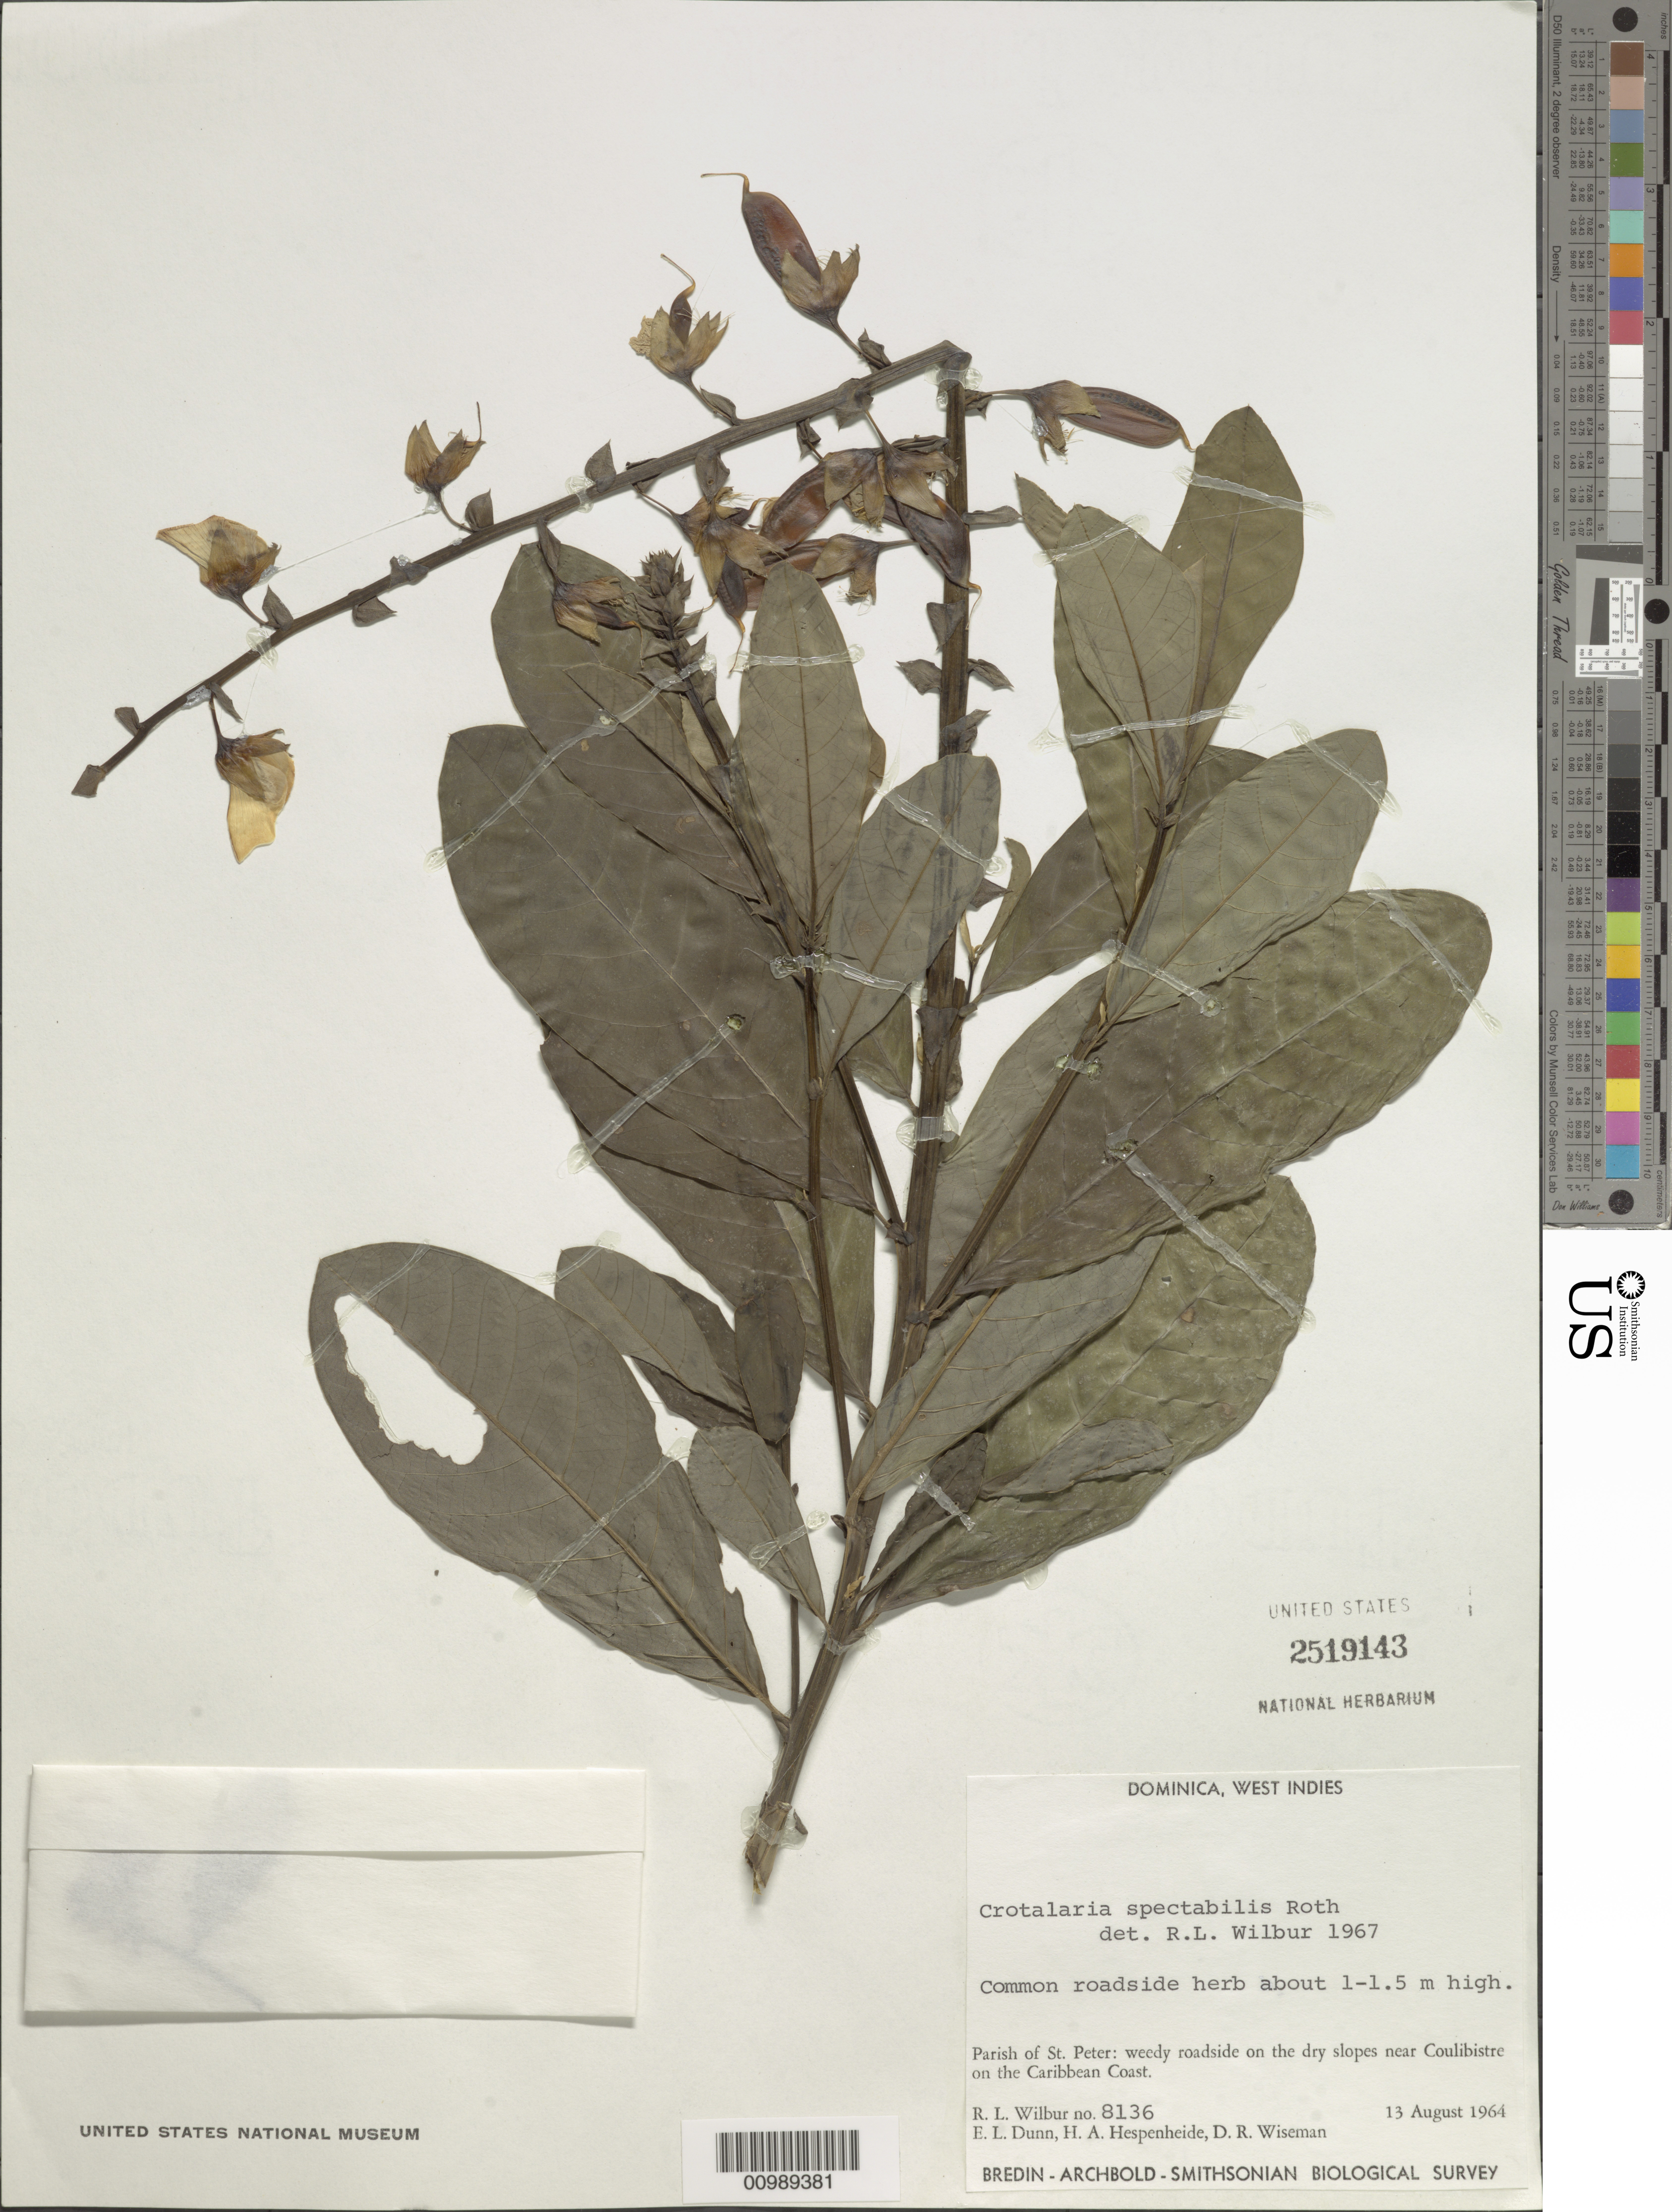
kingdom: Plantae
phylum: Tracheophyta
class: Magnoliopsida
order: Fabales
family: Fabaceae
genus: Crotalaria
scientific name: Crotalaria spectabilis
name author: Roth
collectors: R. L. Wilbur, E. Dunn, H. A. Hespenheide & D. R. Wiseman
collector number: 8136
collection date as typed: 13 Aug 1964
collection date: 1964-08-13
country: Dominica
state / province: St. Peter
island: Dominica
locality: Weedy roadsied on the dry slopes near Coulibistre on the Caribbean Coast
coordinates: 0 N, 0 E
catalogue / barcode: US 2519143